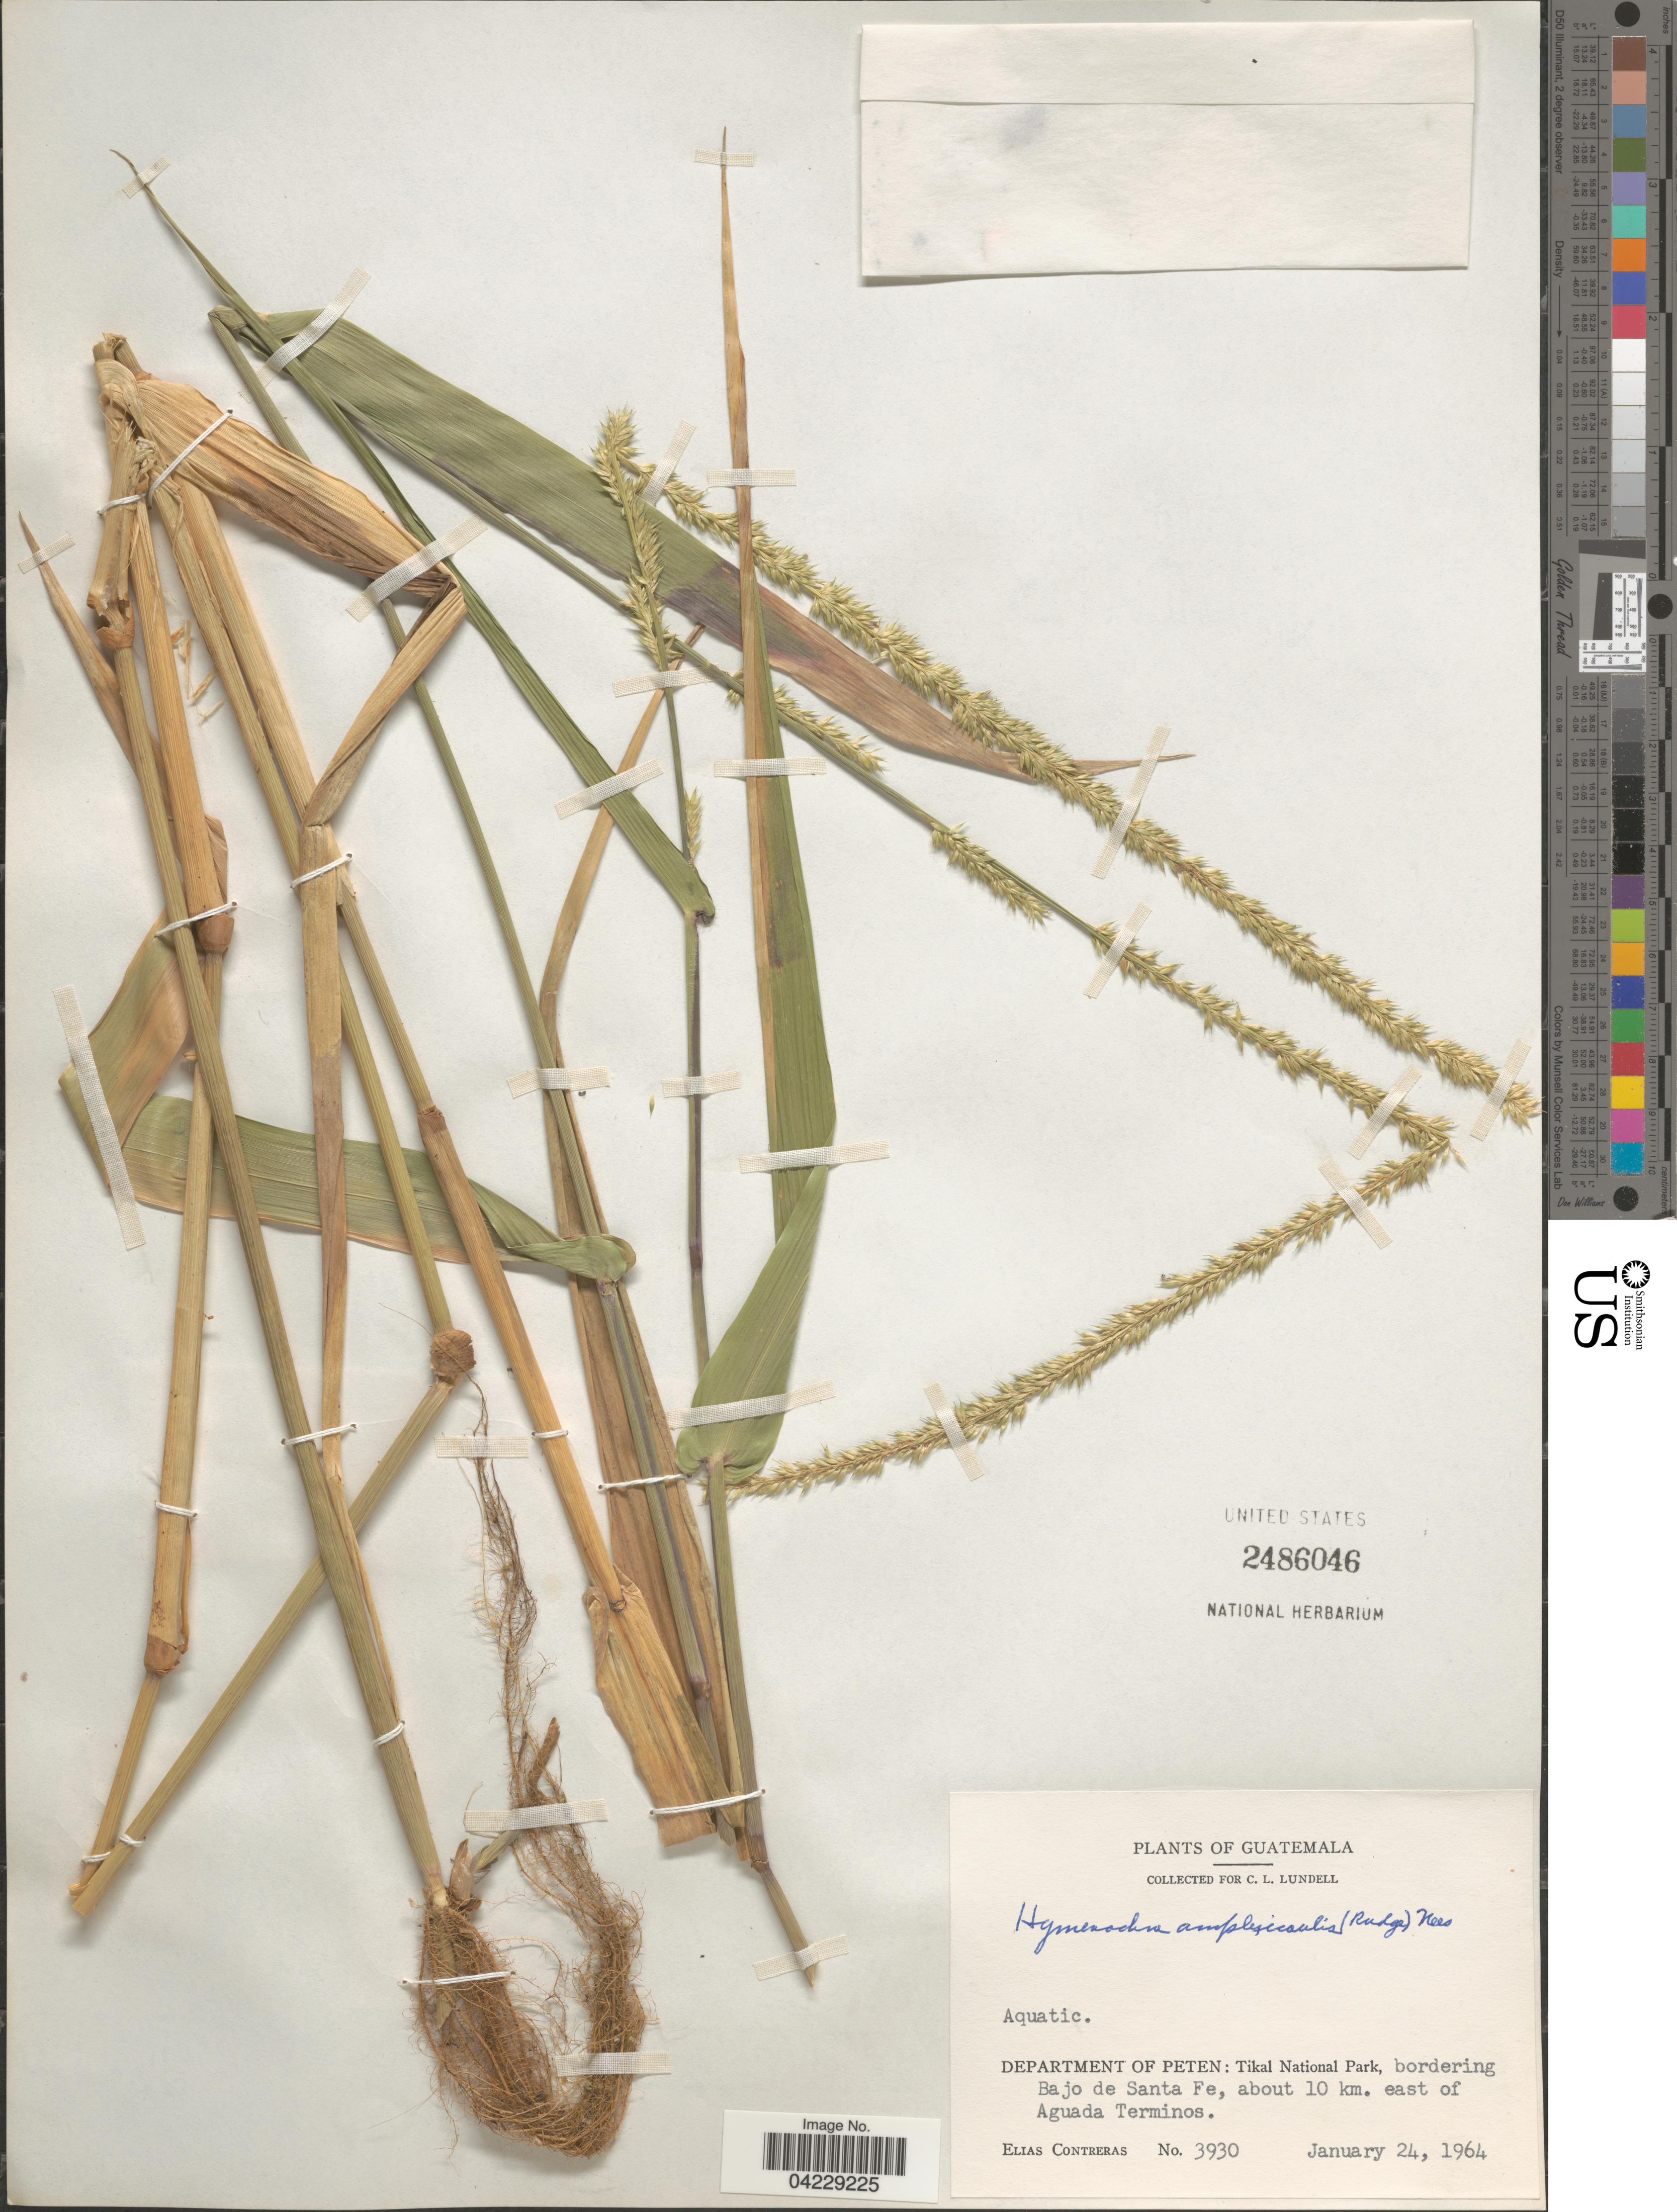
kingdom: Plantae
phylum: Tracheophyta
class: Liliopsida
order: Poales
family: Poaceae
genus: Hymenachne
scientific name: Hymenachne amplexicaulis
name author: (Rudge) Nees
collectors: E. Contreras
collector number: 3930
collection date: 1964-01-24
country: Guatemala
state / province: El Peten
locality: Department of Peten: Tikal National Park, bordering Bajo de Santa Fe, about 10 km. east of Aguada Terminos.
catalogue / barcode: US 2486046